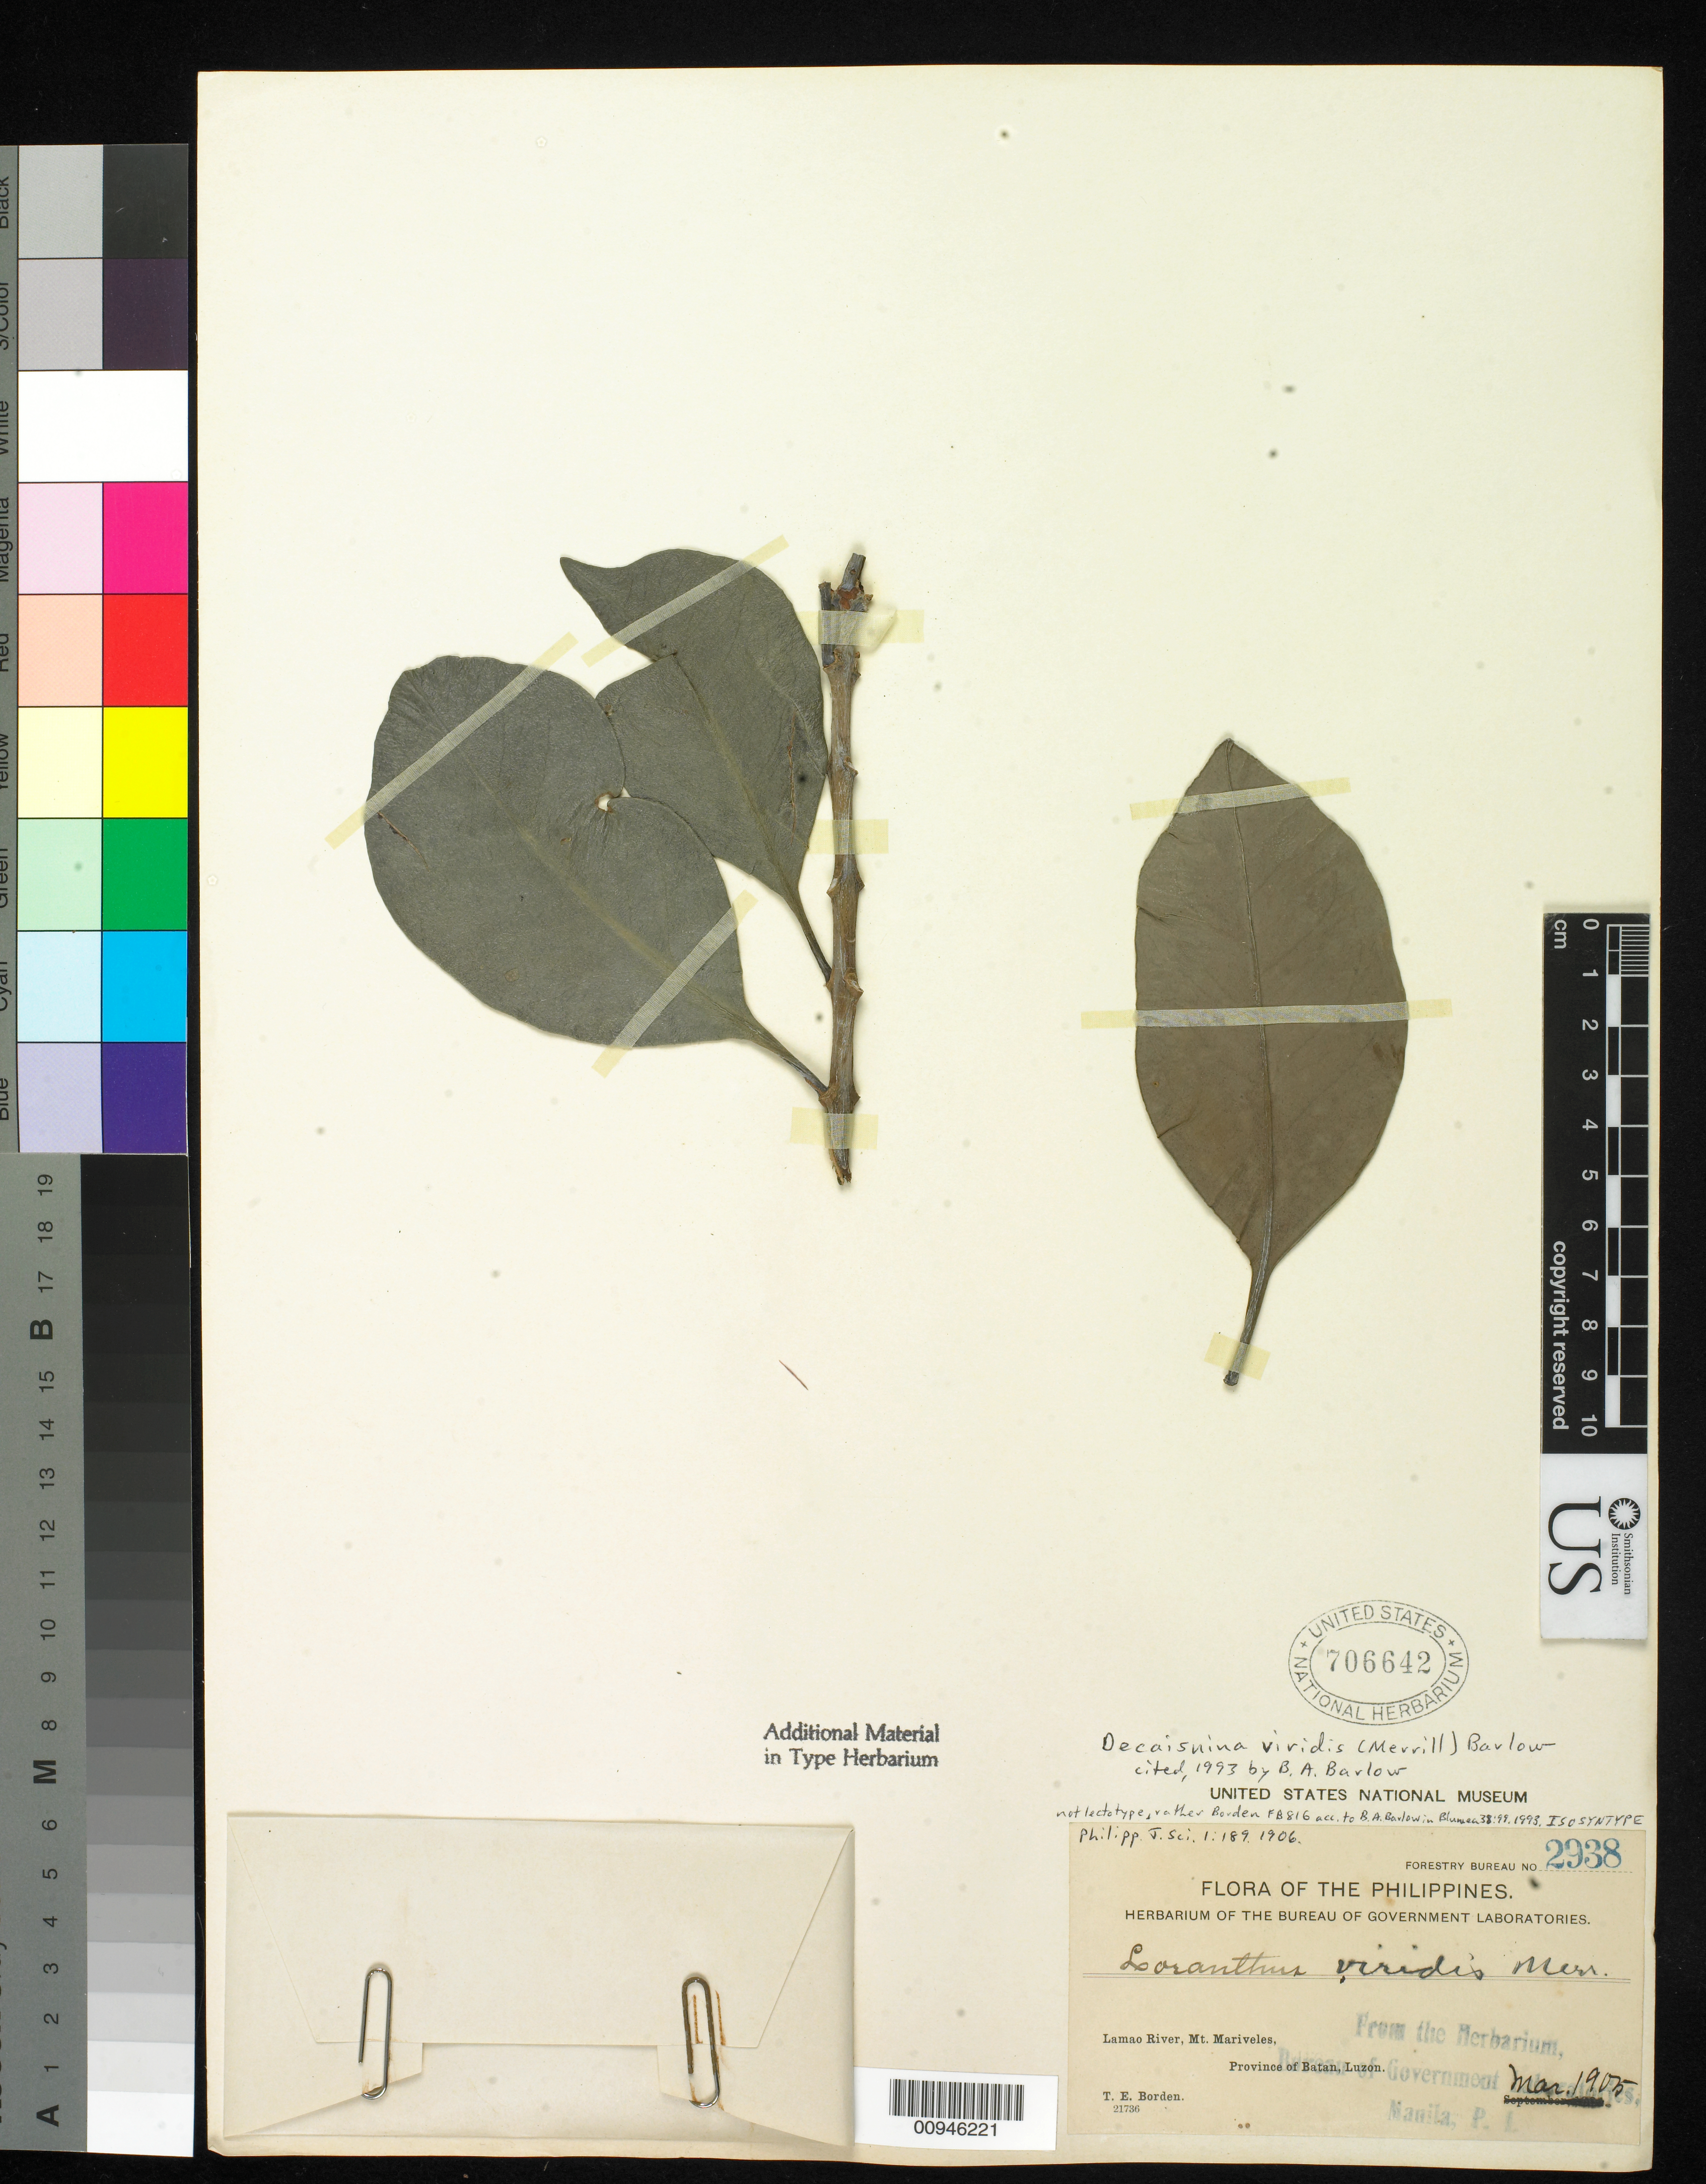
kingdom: Plantae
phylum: Tracheophyta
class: Magnoliopsida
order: Santalales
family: Loranthaceae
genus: Loranthus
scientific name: Loranthus viridis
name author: Merr.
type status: Isosyntype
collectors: T. E. Borden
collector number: For. Bur. No. 2938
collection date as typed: Mar 1905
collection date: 1905-03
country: Philippines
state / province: Central Luzon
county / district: Bataan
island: Luzon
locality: Lamao river, mt. mariveles.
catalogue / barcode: US 706642